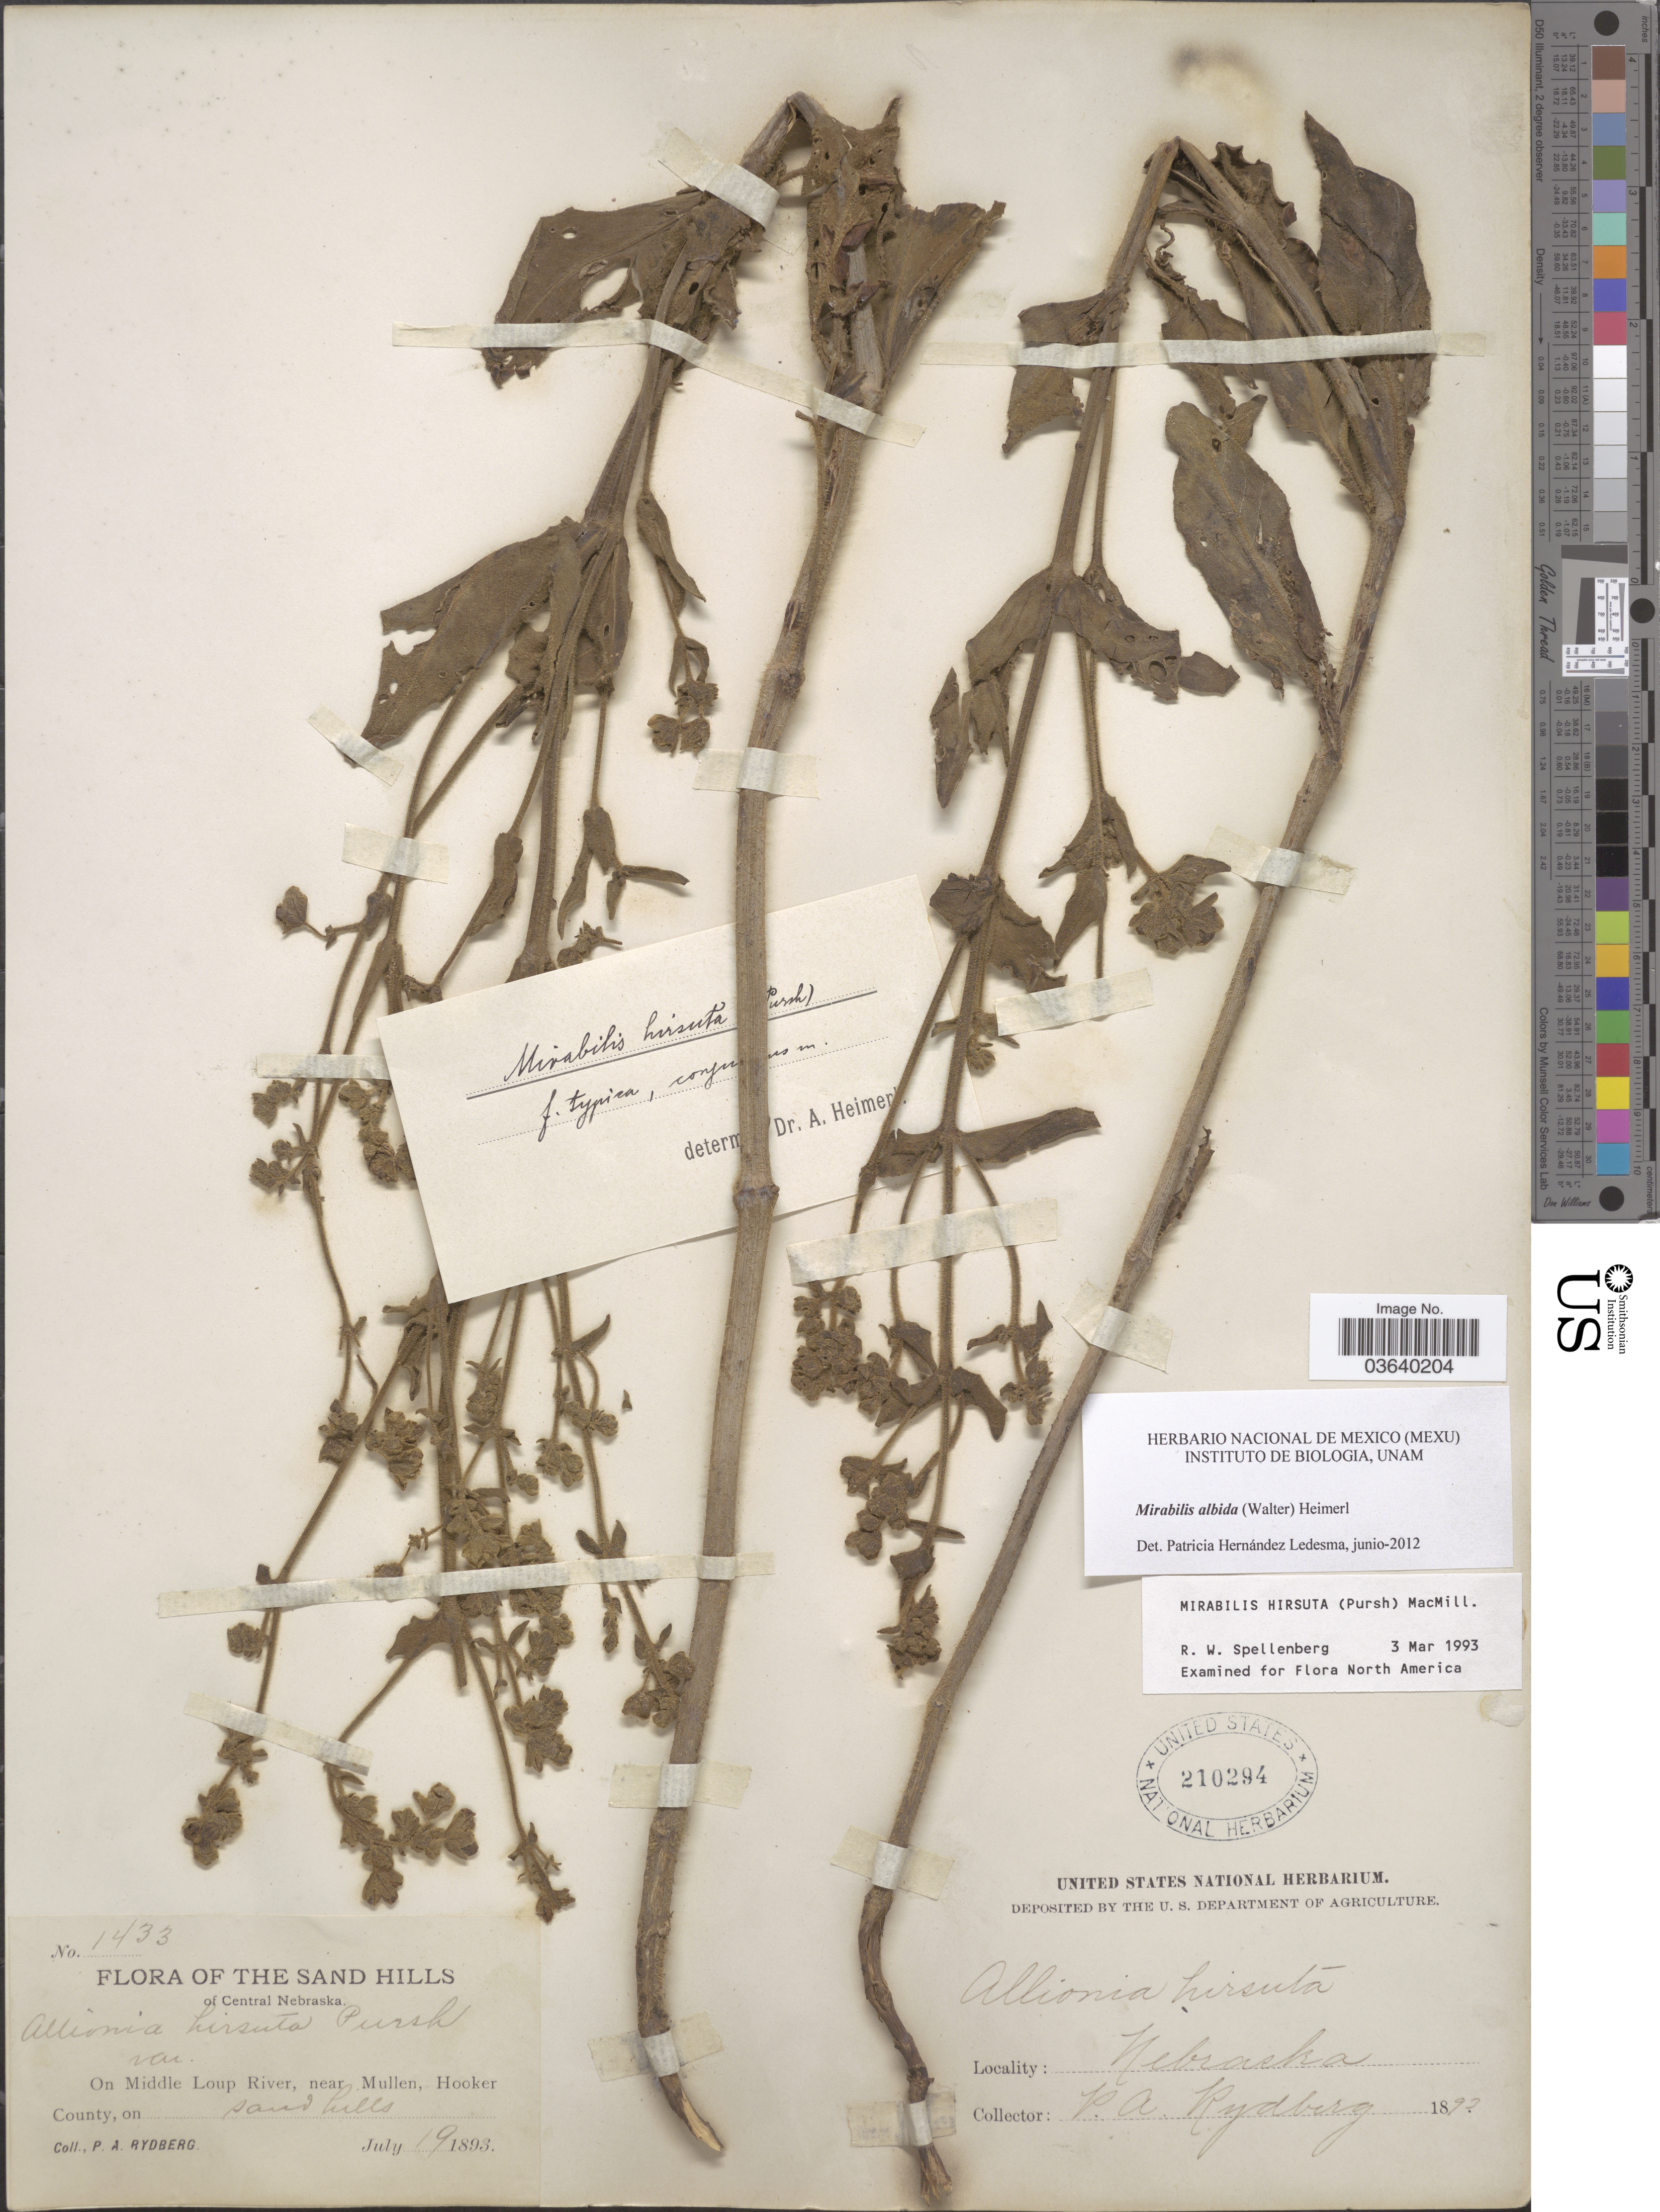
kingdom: Plantae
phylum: Tracheophyta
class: Magnoliopsida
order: Caryophyllales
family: Nyctaginaceae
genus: Mirabilis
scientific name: Mirabilis albida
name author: (Walter) Heimerl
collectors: P. A. Rydberg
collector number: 1433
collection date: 1893-07-19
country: United States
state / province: Nebraska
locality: Sand Hills of Central Nebraska. On Middle Loup River, near Mullen, Hooker County.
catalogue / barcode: US 210294